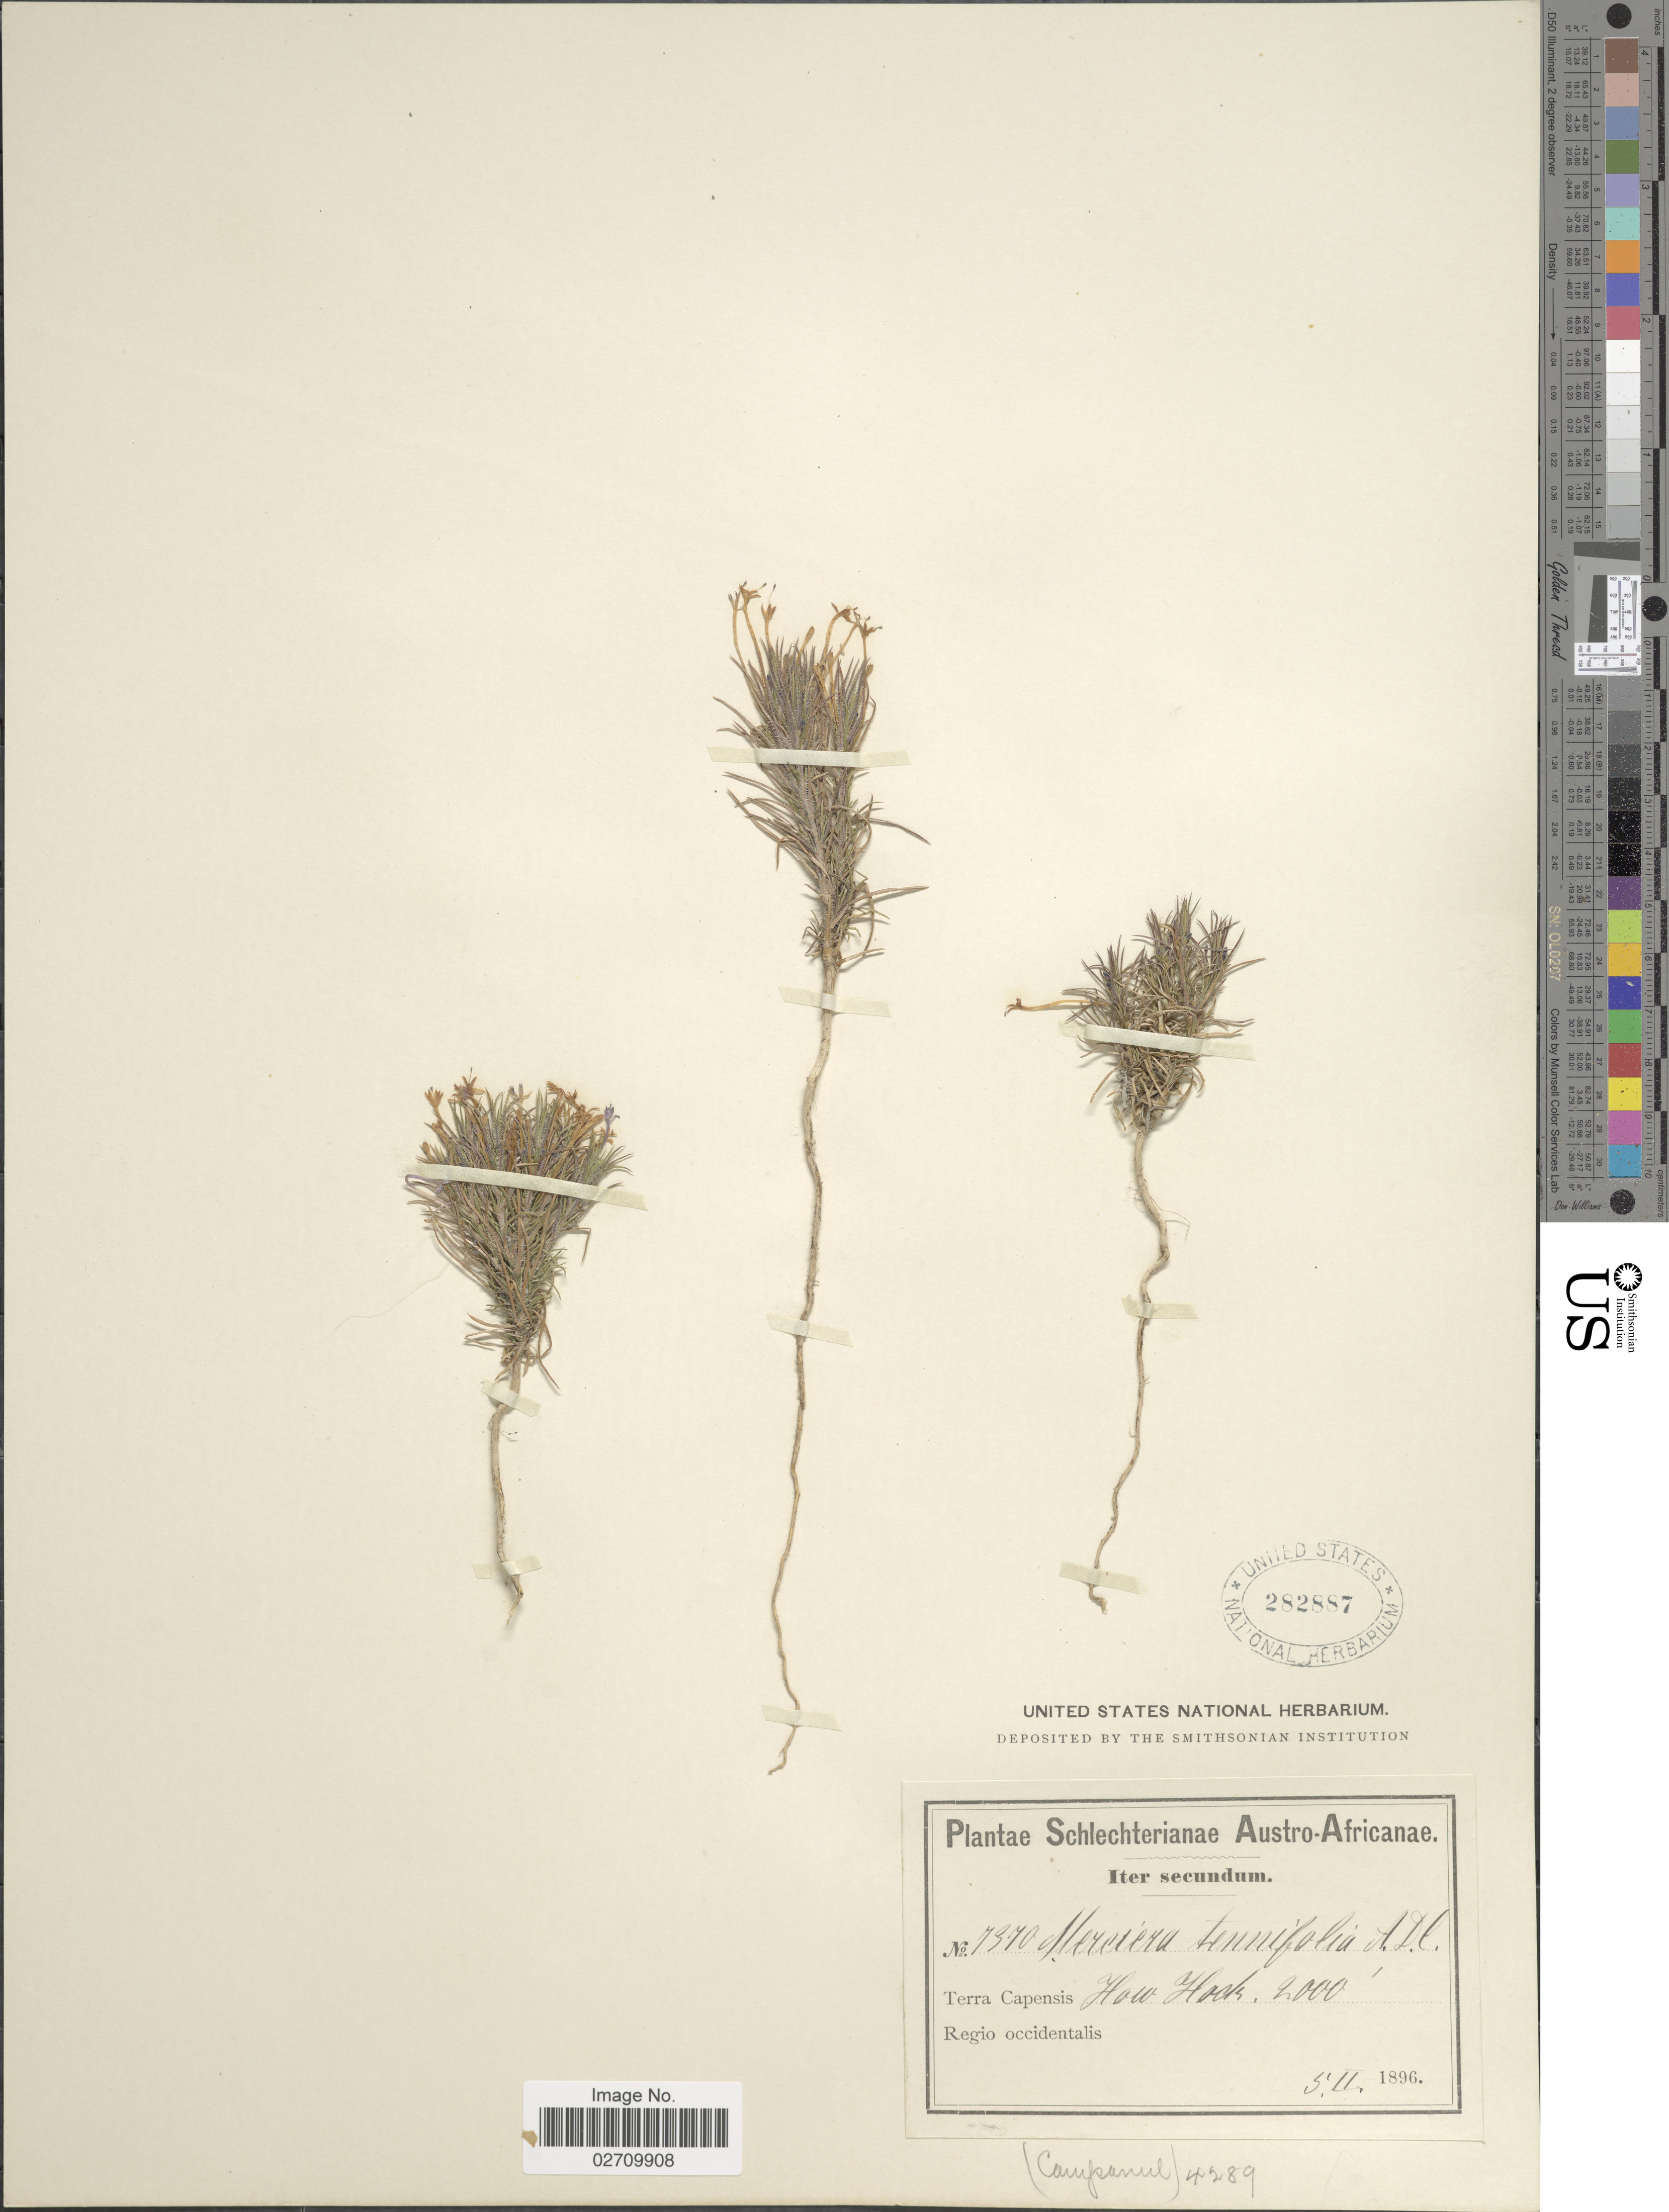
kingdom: Plantae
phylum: Tracheophyta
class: Magnoliopsida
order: Asterales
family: Campanulaceae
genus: Merciera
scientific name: Merciera tenuifolia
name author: (L. f.) A. DC.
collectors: Schlechter, --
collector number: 7370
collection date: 1896-02-05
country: South Africa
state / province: Western Cape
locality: Austro-Africancae, Terra Capensis, How Hoek, Regio occidentalis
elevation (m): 610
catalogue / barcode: US 282887